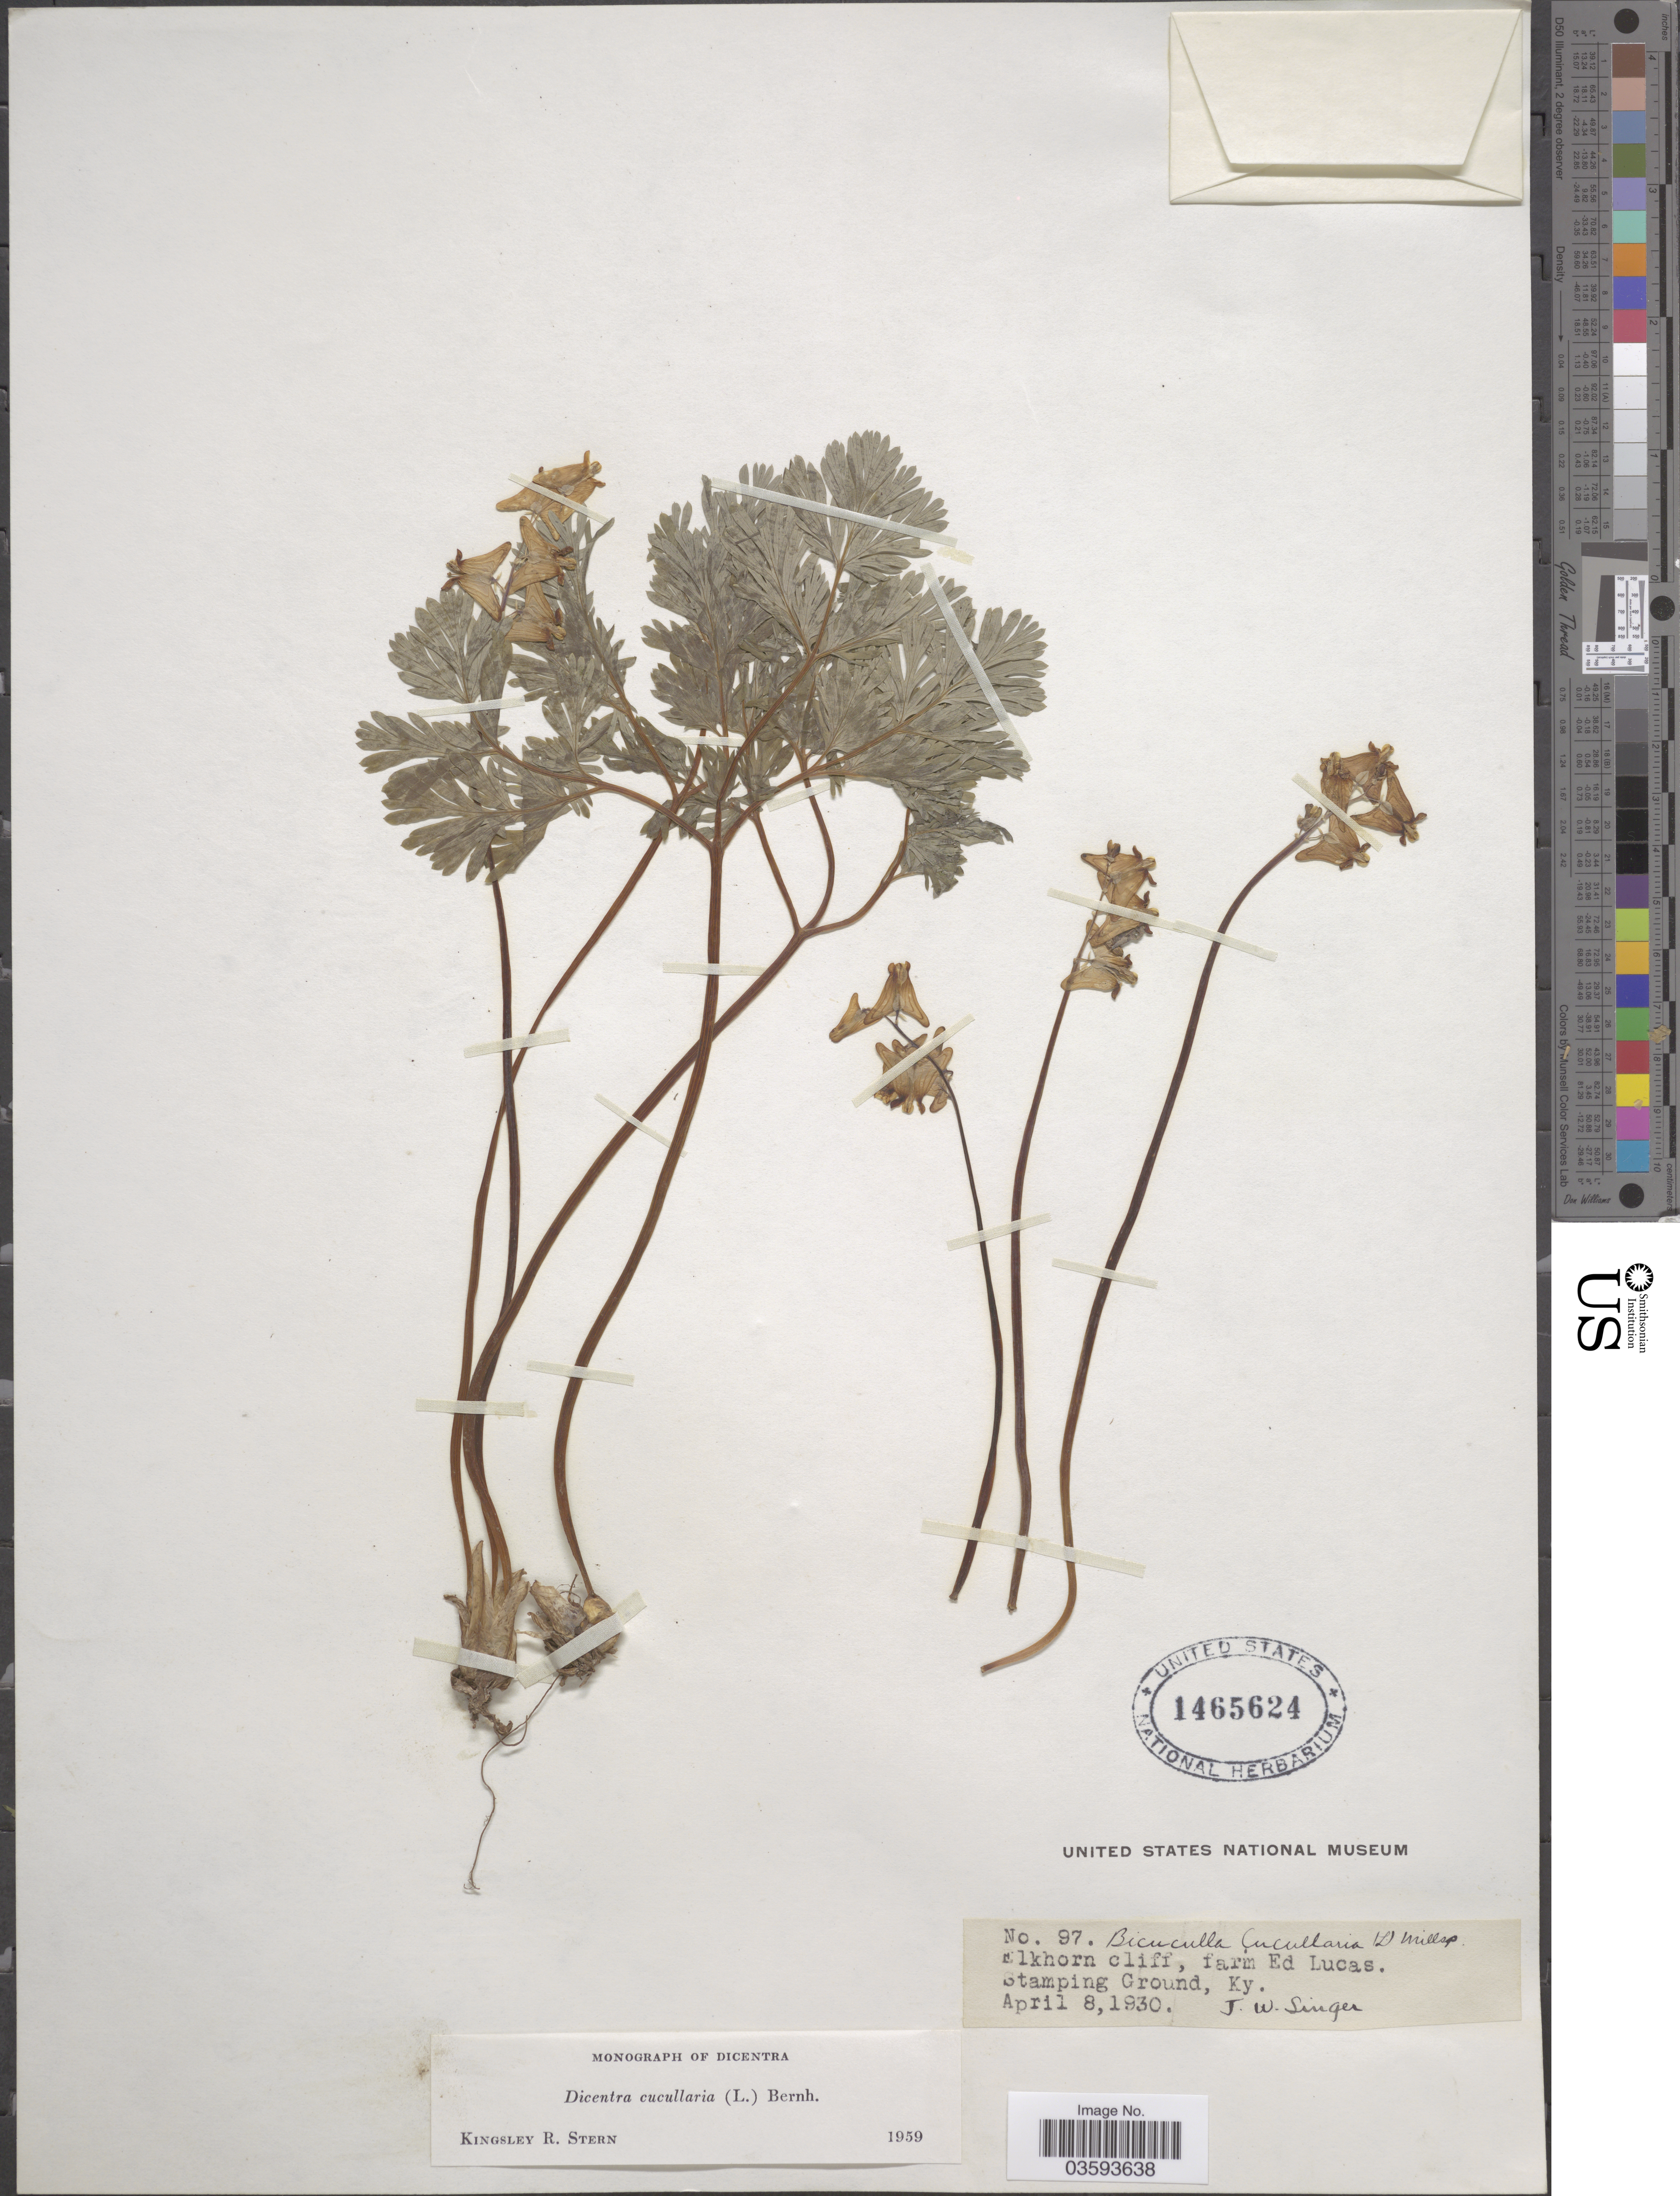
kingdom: Plantae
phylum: Tracheophyta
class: Magnoliopsida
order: Ranunculales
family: Papaveraceae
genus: Dicentra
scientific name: Dicentra cucullaria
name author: (L.) Bernh.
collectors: J. EW. Singer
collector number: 97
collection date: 1930-04-08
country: United States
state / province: Kentucky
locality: Elkhorn cliff, farm Ed Lucas. Stamping Ground.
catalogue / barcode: US 1465624